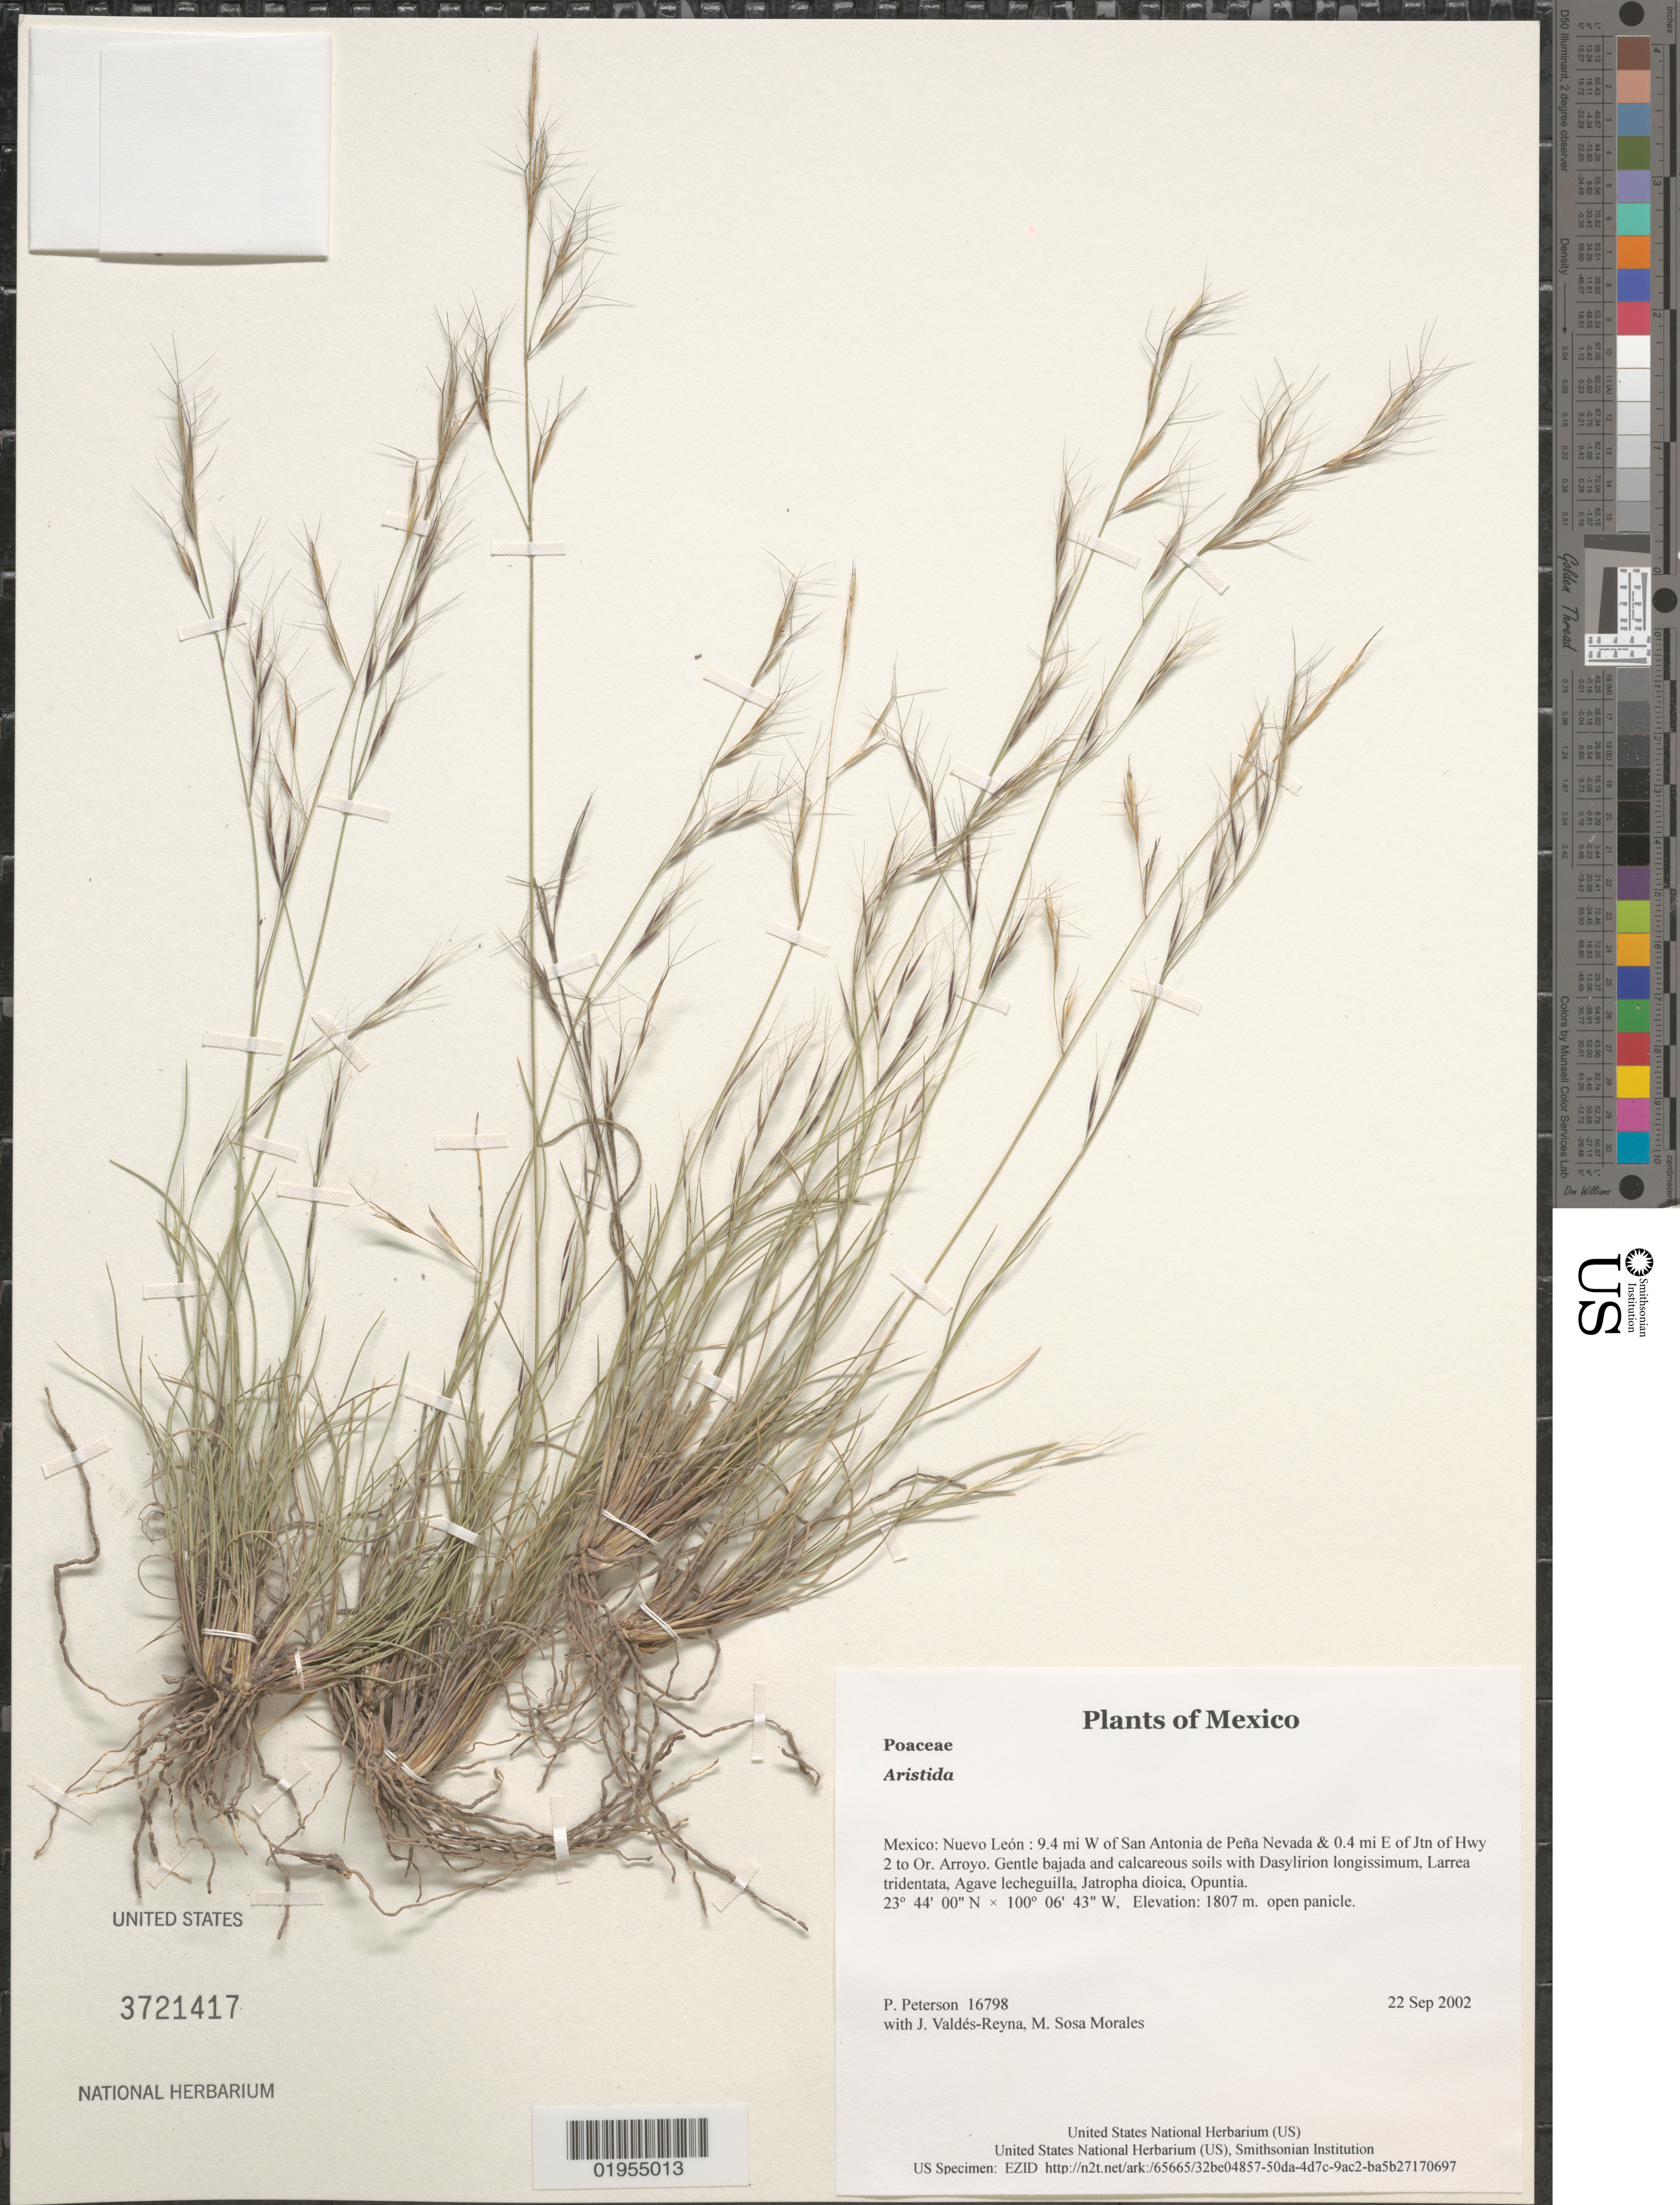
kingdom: Plantae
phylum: Tracheophyta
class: Liliopsida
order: Poales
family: Poaceae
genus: Aristida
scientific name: Aristida sp.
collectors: P. M. Peterson, J. Valdés-Reyna & M. Sosa Morales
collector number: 16798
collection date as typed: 22 Sep 2002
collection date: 2002-09-22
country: Mexico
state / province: Nuevo León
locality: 9.4 mi W of San Antonia de Peña Nevada & 0.4 mi E of Jtn of Hwy 2 to Or. Arroyo. Gentle bajada and calcareous soils with Dasylirion longissimum, Larrea tridentata, Agave lecheguilla, Jatropha dioica, Opuntia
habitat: open panicle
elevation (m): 1807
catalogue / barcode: US 3721417